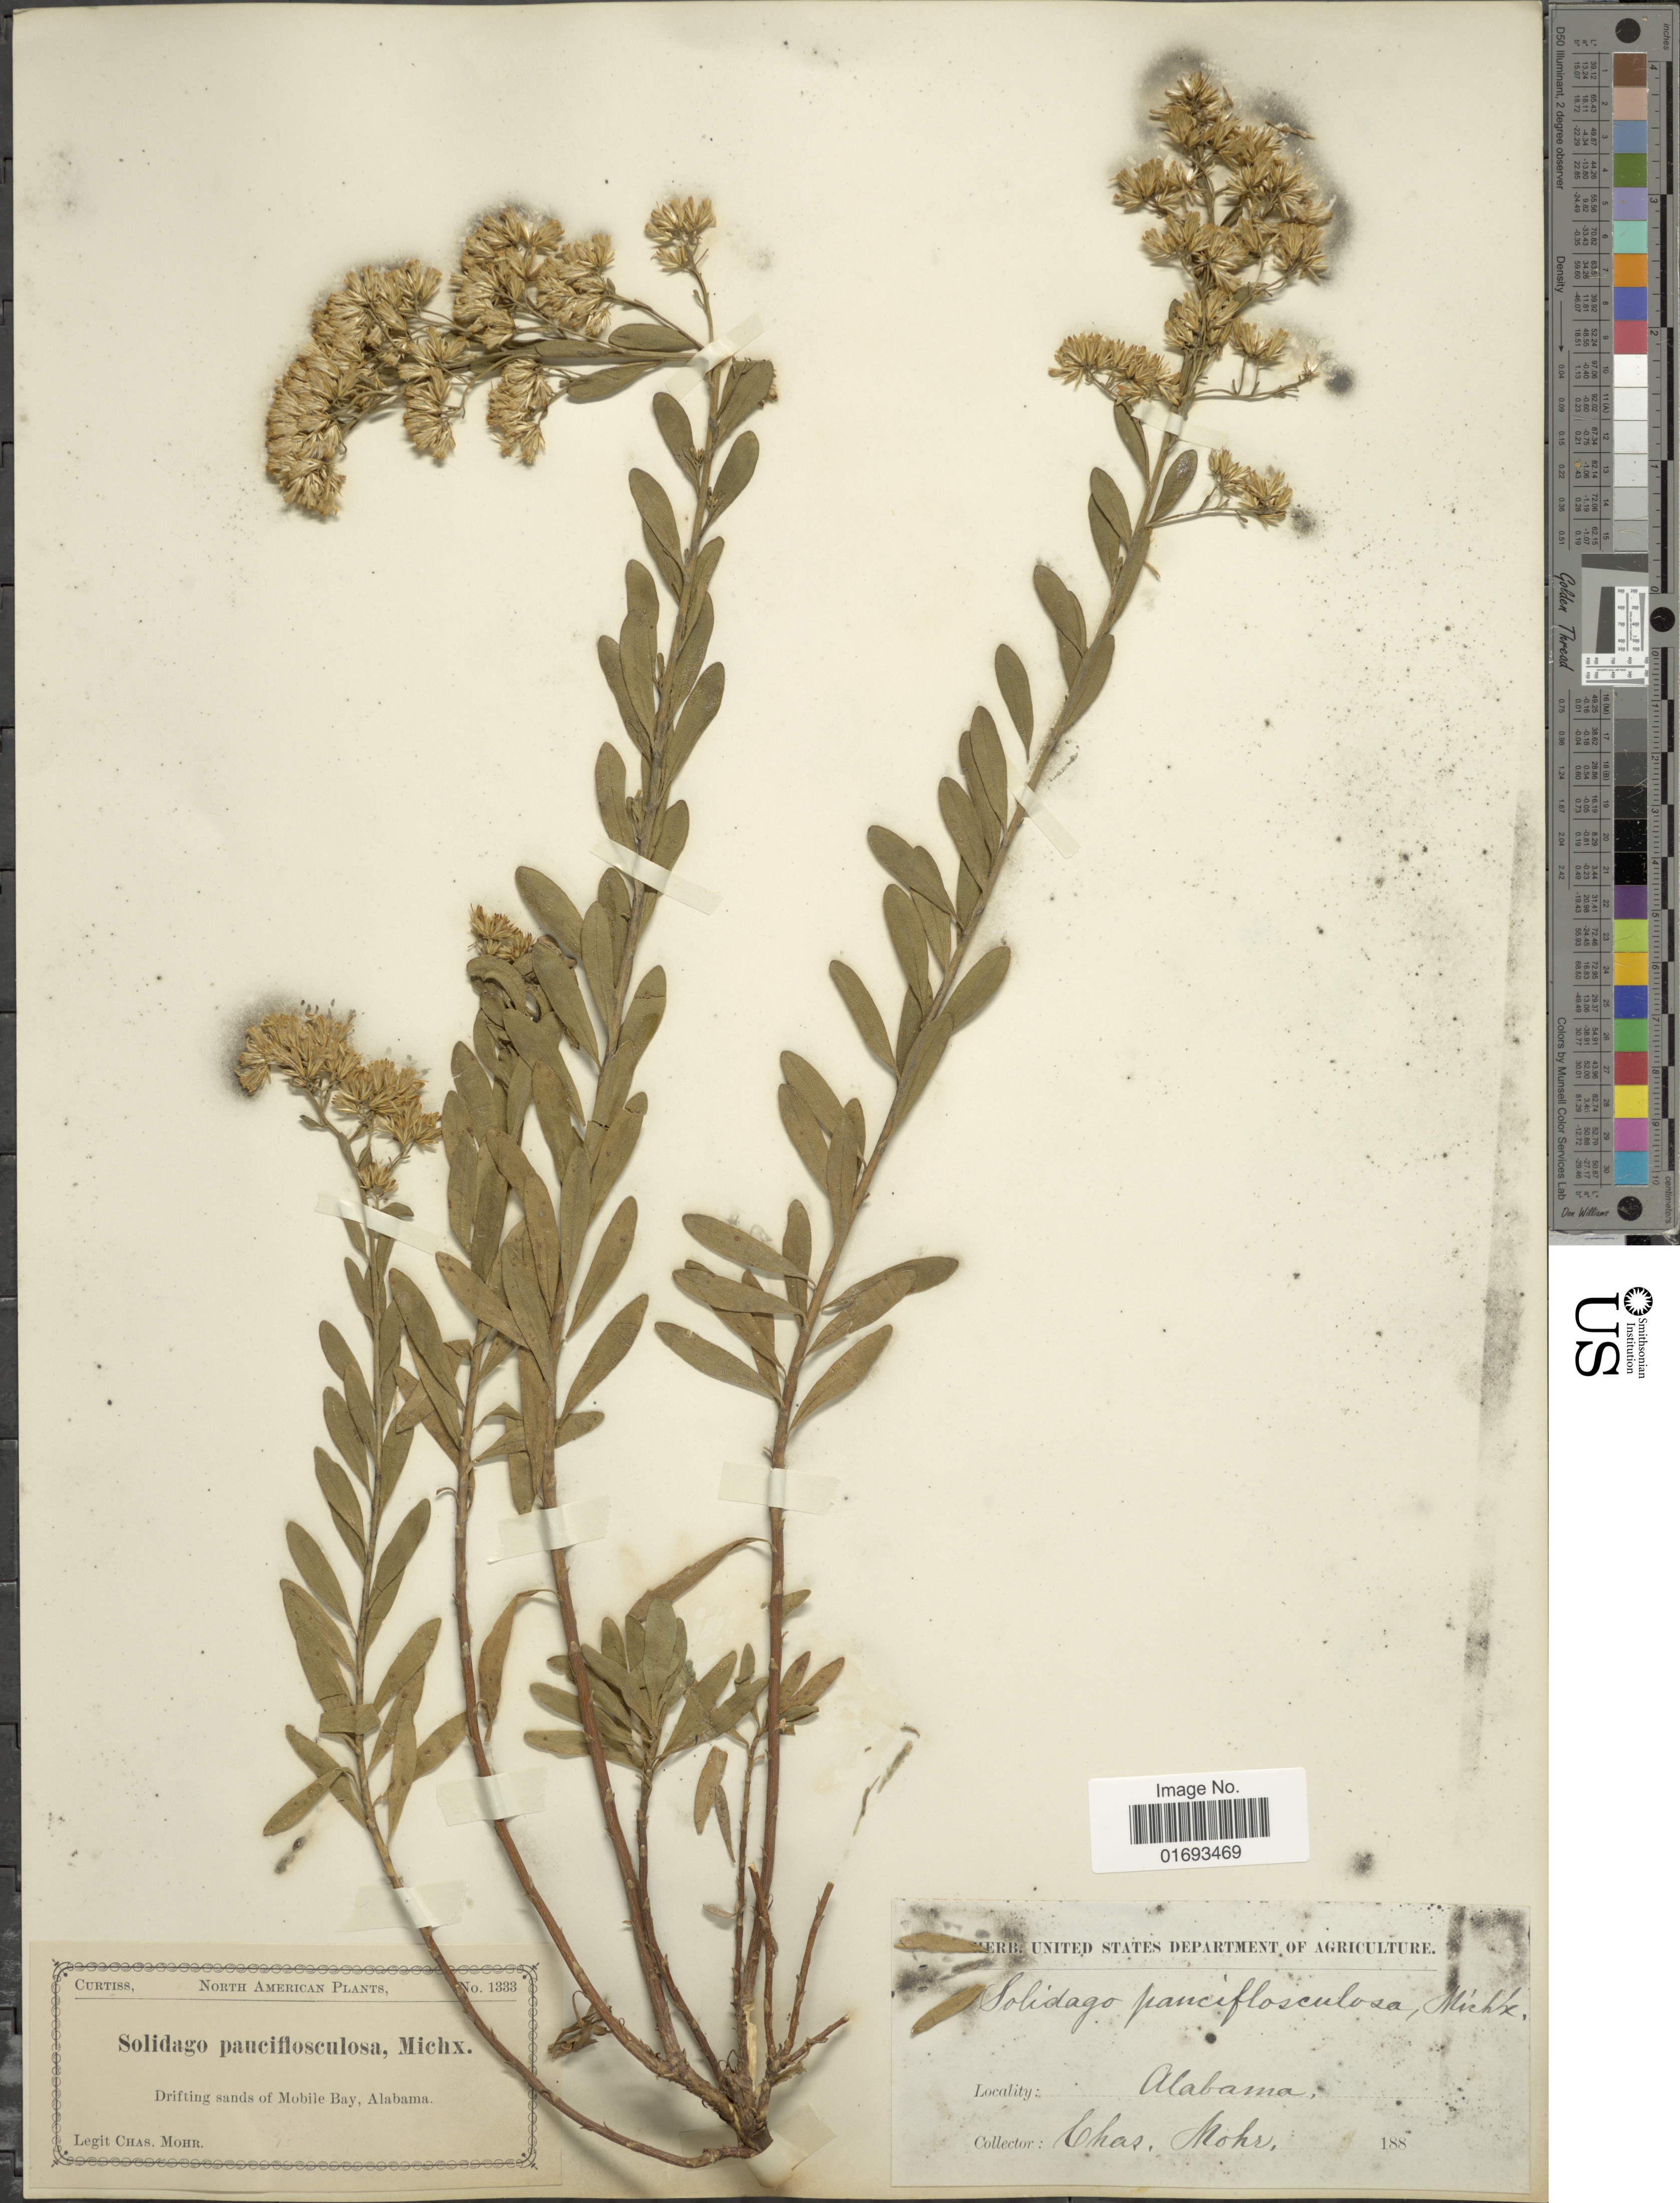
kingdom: Plantae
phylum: Tracheophyta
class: Magnoliopsida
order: Asterales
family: Asteraceae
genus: Chrysoma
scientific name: Chrysoma pauciflosculosa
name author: (Michx.) Greene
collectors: Mohr, C. T. (herbarium)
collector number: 1333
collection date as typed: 1888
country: United States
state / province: Alabama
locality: Curtiss, North America, drifting sands of Mobile Bay